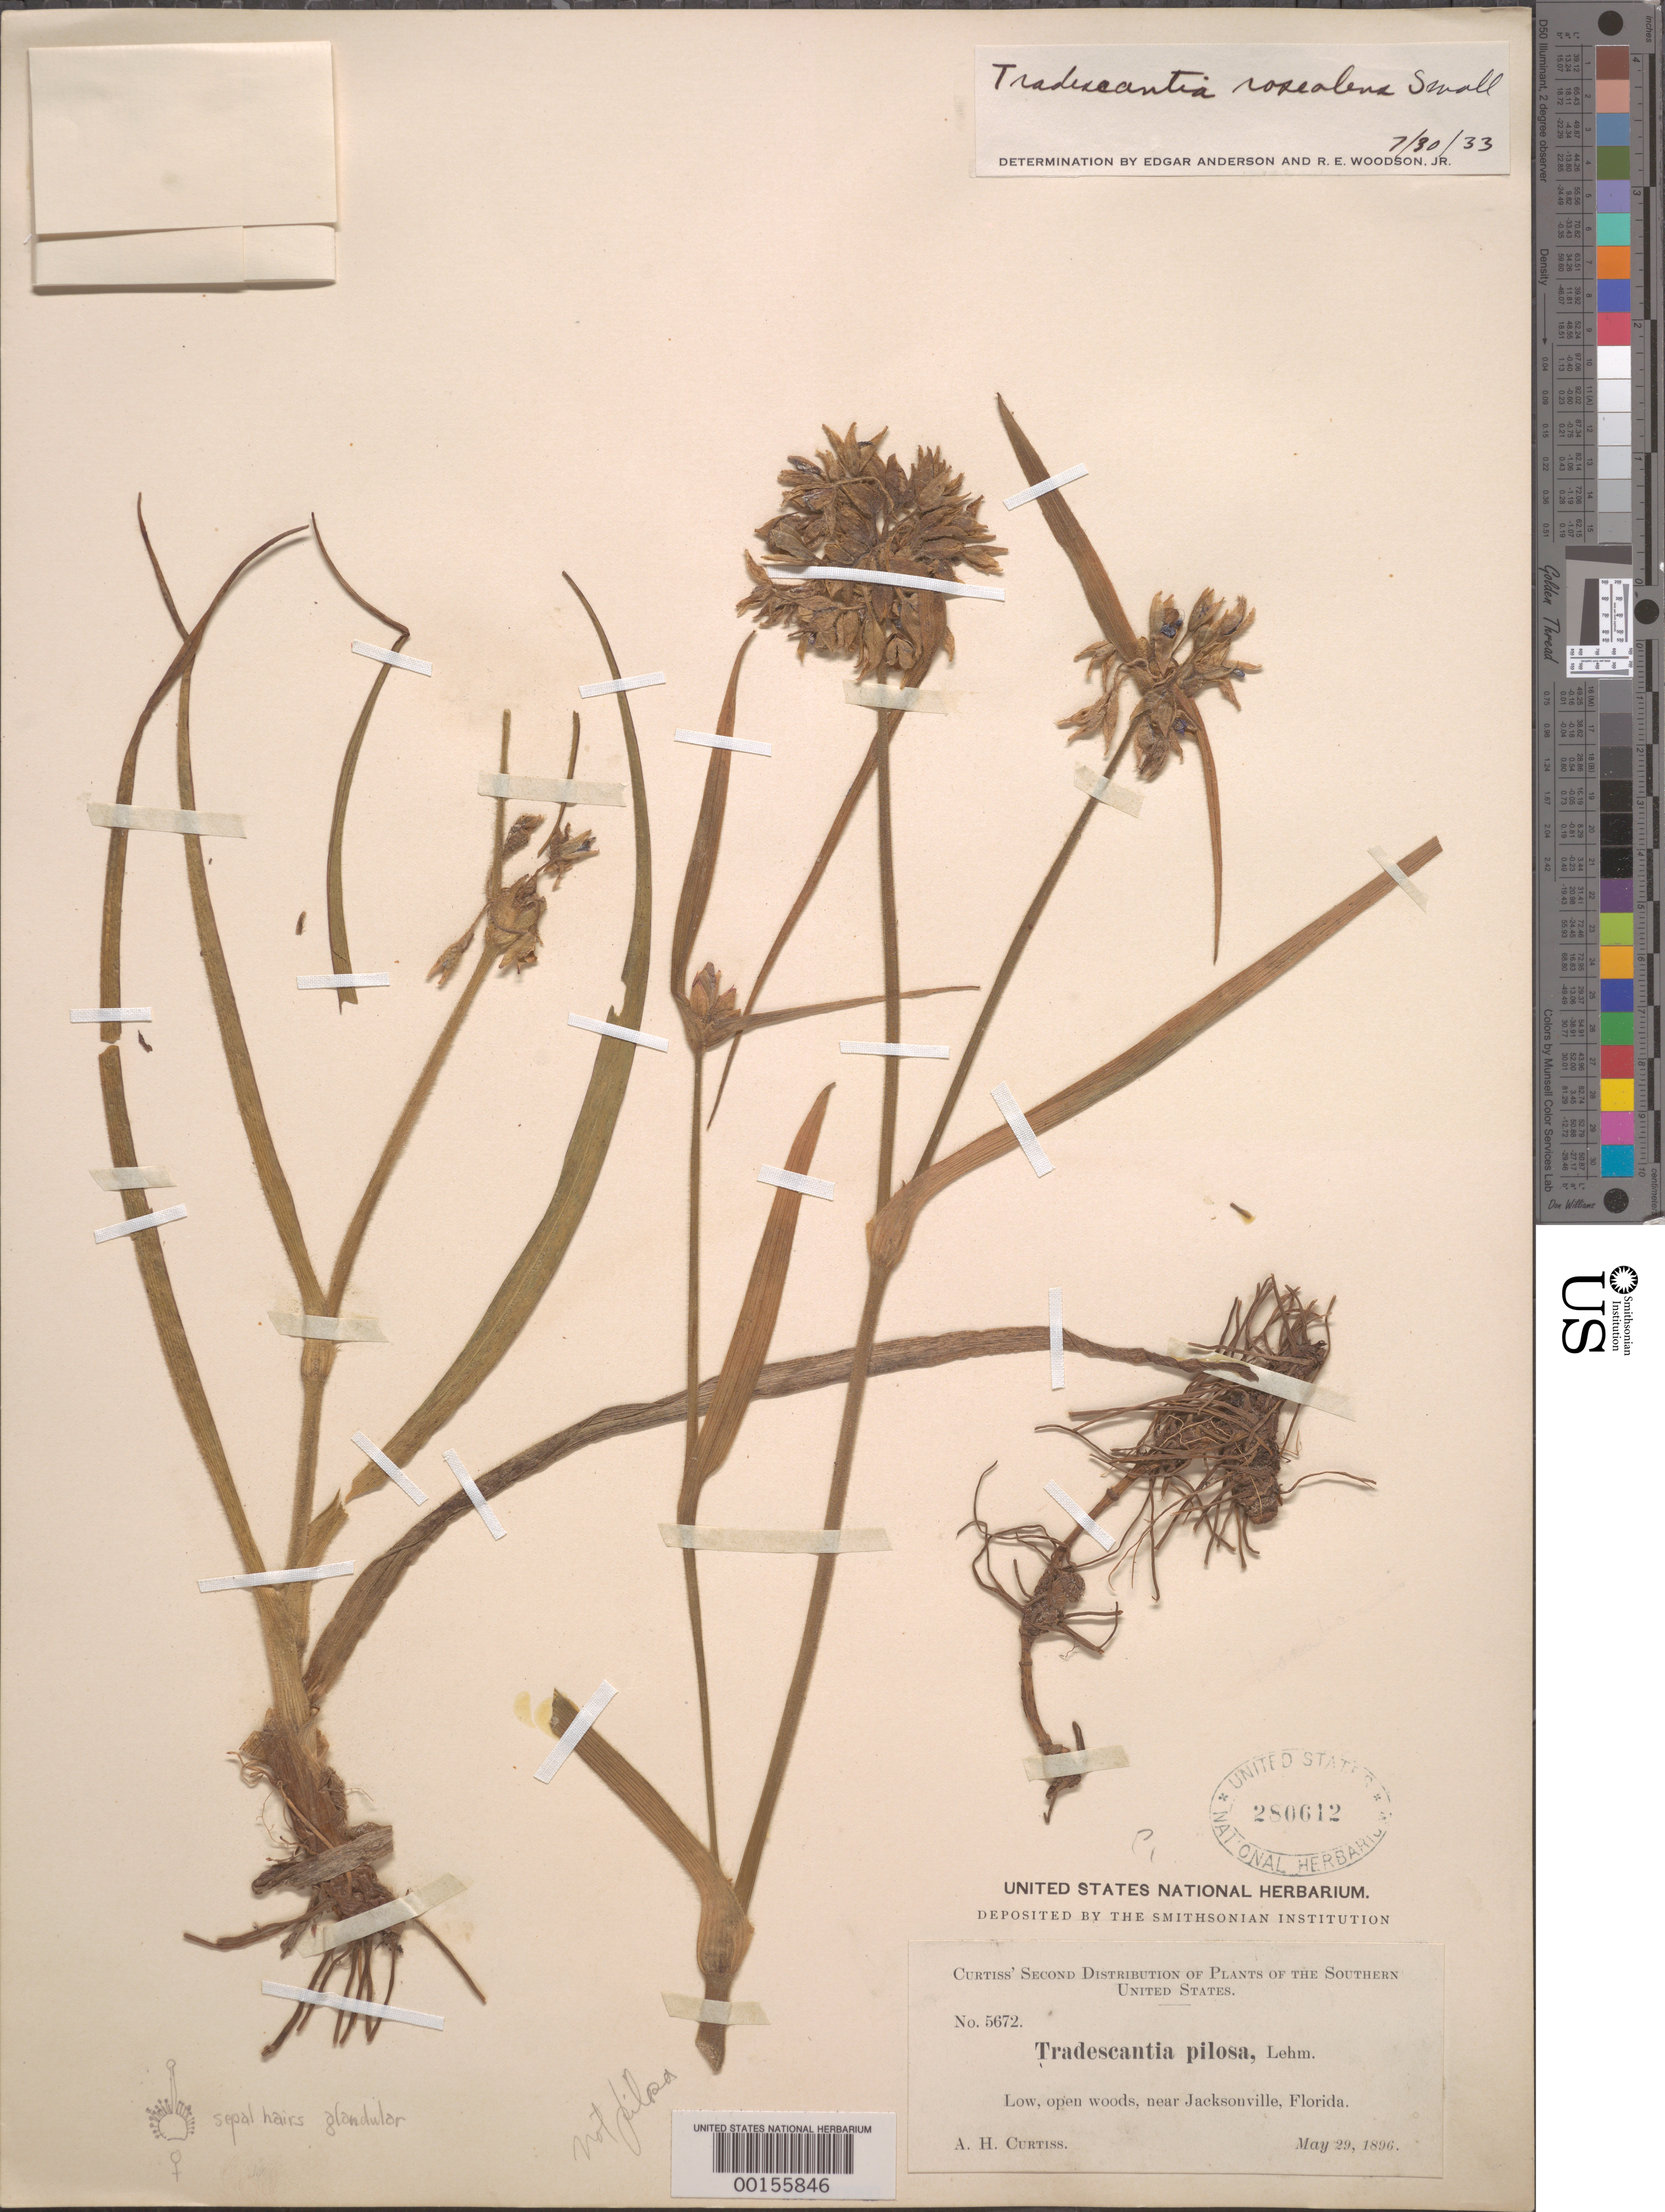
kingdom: Plantae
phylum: Tracheophyta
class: Liliopsida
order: Commelinales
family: Commelinaceae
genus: Tradescantia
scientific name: Tradescantia roseolens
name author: Small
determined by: Anderson, E. S.; Woodson, R. E.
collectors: A. H. Curtiss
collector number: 5672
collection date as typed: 29 May 1896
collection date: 1896-05-29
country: United States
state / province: Florida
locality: Near jacksonville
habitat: Low, open woods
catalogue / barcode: US 280612